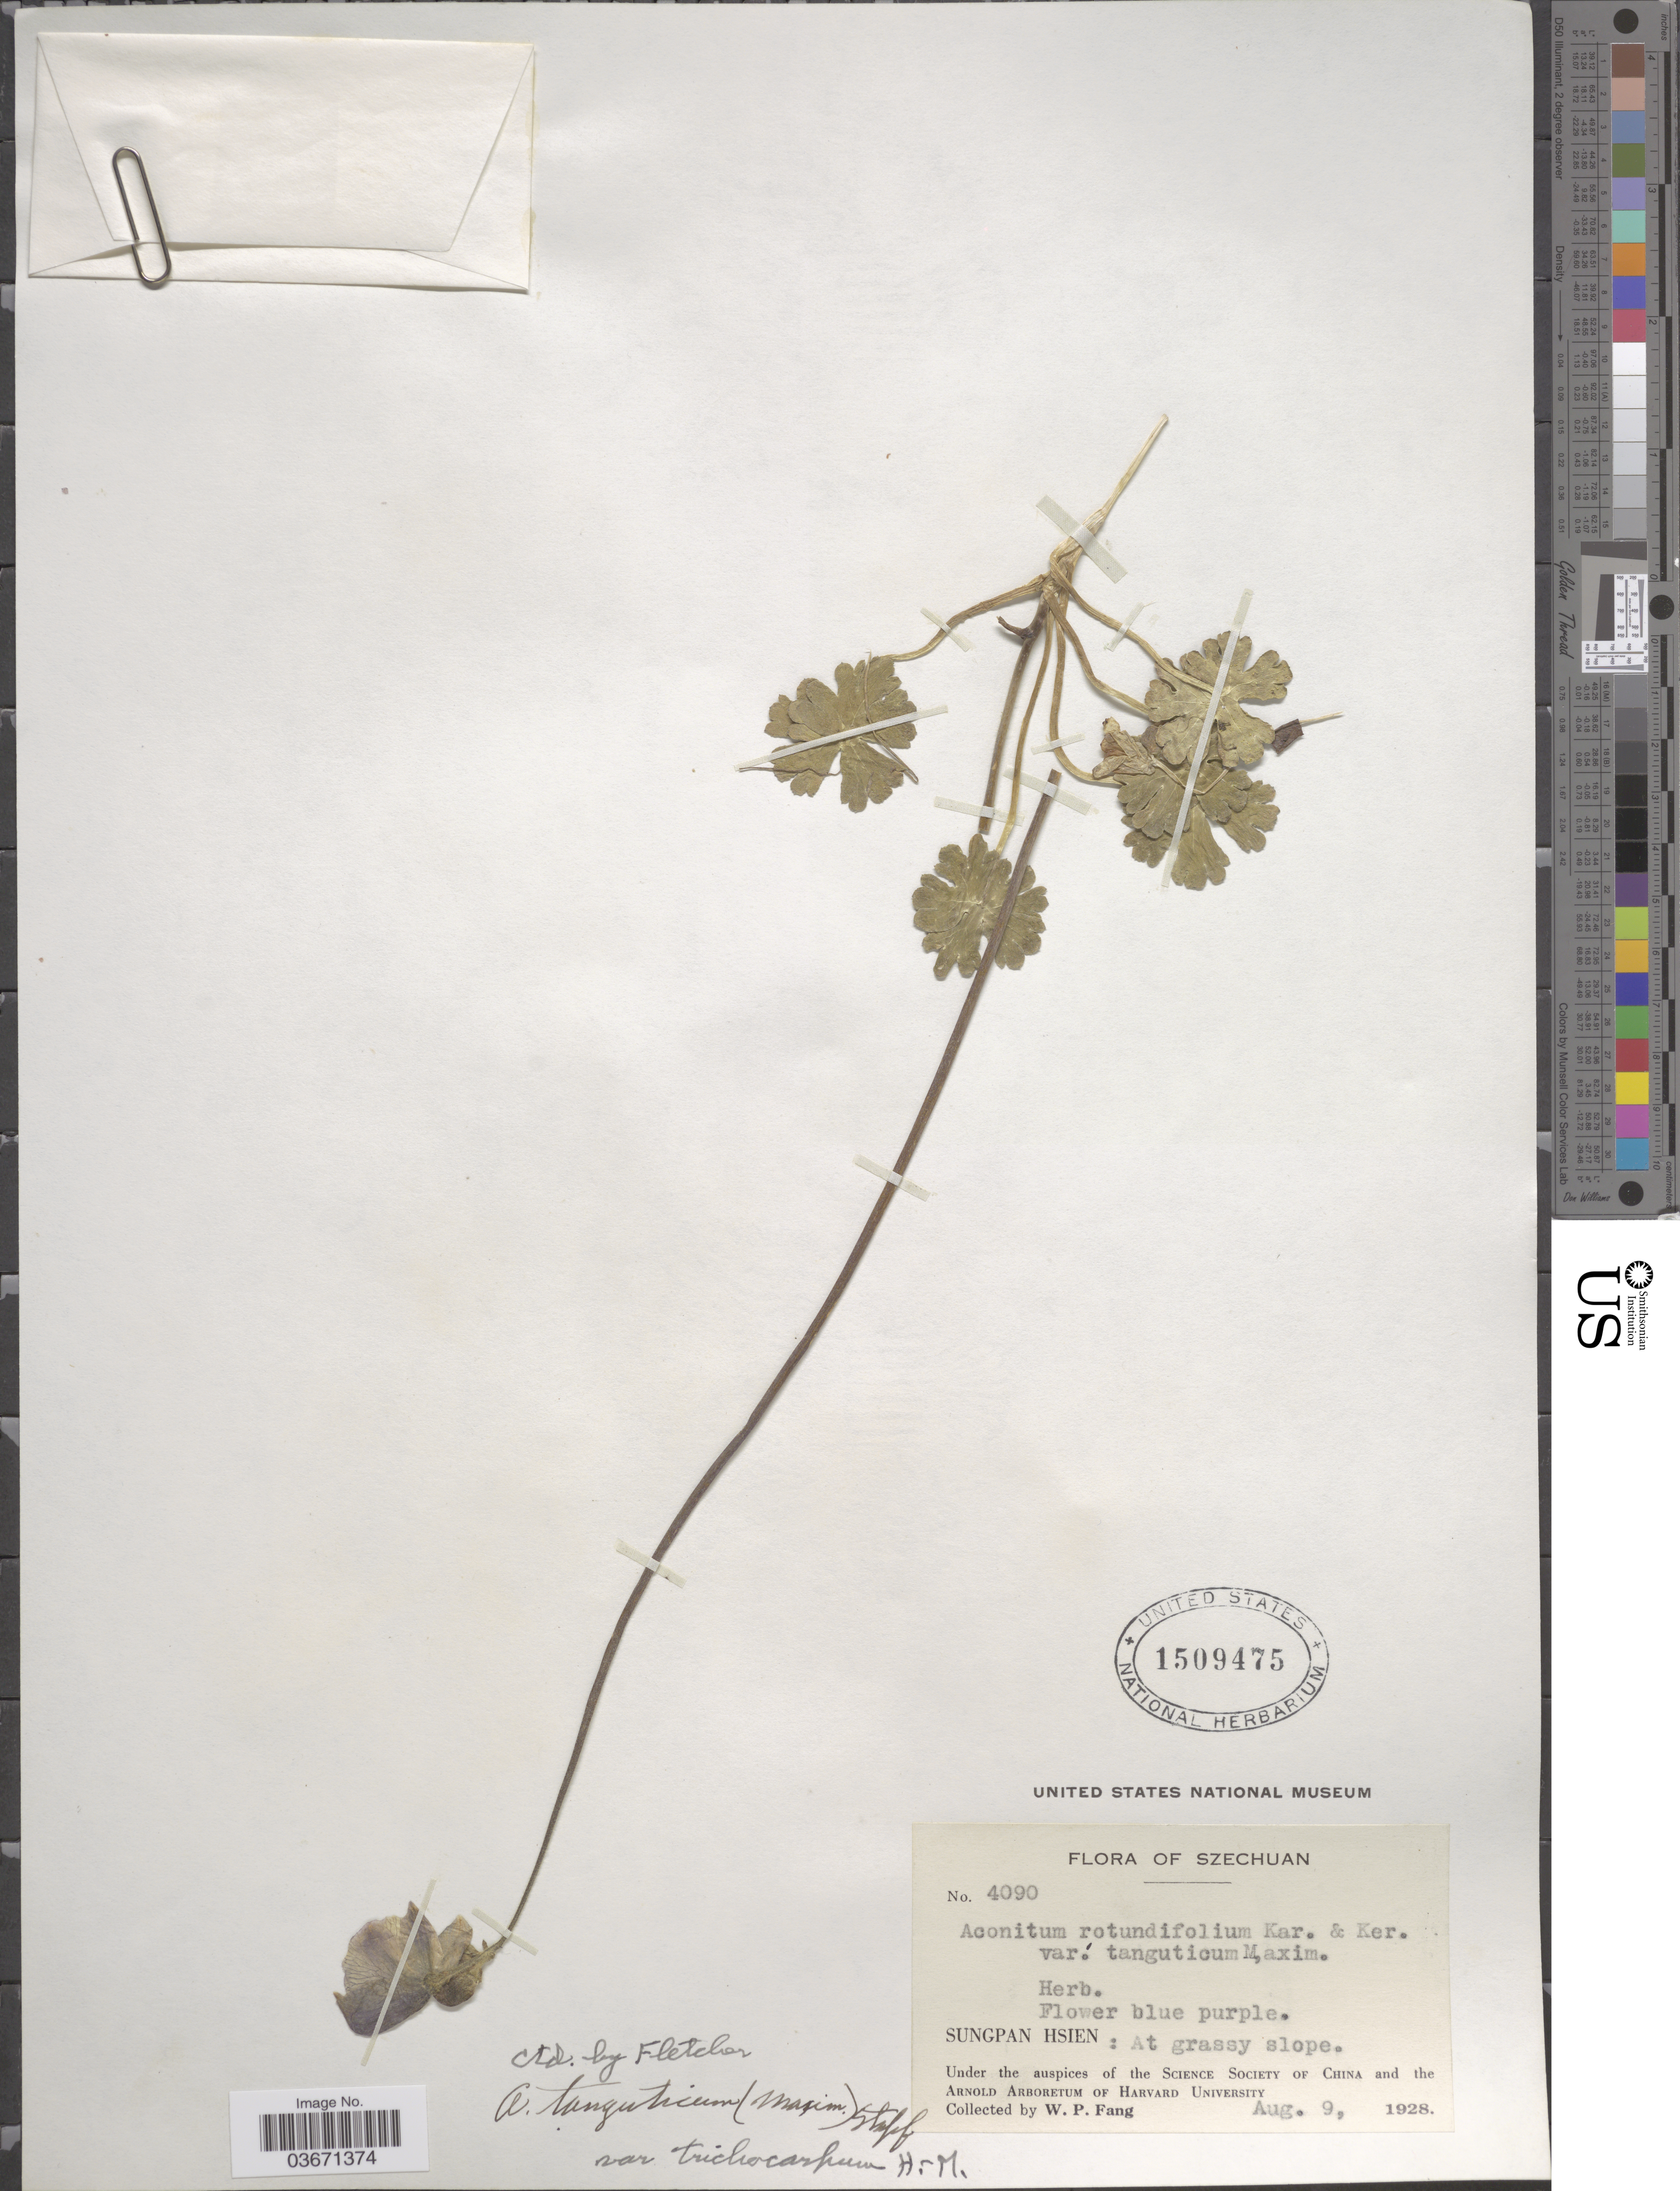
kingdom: Plantae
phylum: Tracheophyta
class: Magnoliopsida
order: Ranunculales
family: Ranunculaceae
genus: Aconitum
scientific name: Aconitum tanguticum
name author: (Maxim.) Stapf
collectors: W. P. Fang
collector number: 4090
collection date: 1928-08-09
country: China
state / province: Sichuan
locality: Szechuan. Sungpan Hsien.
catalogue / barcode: US 1509475